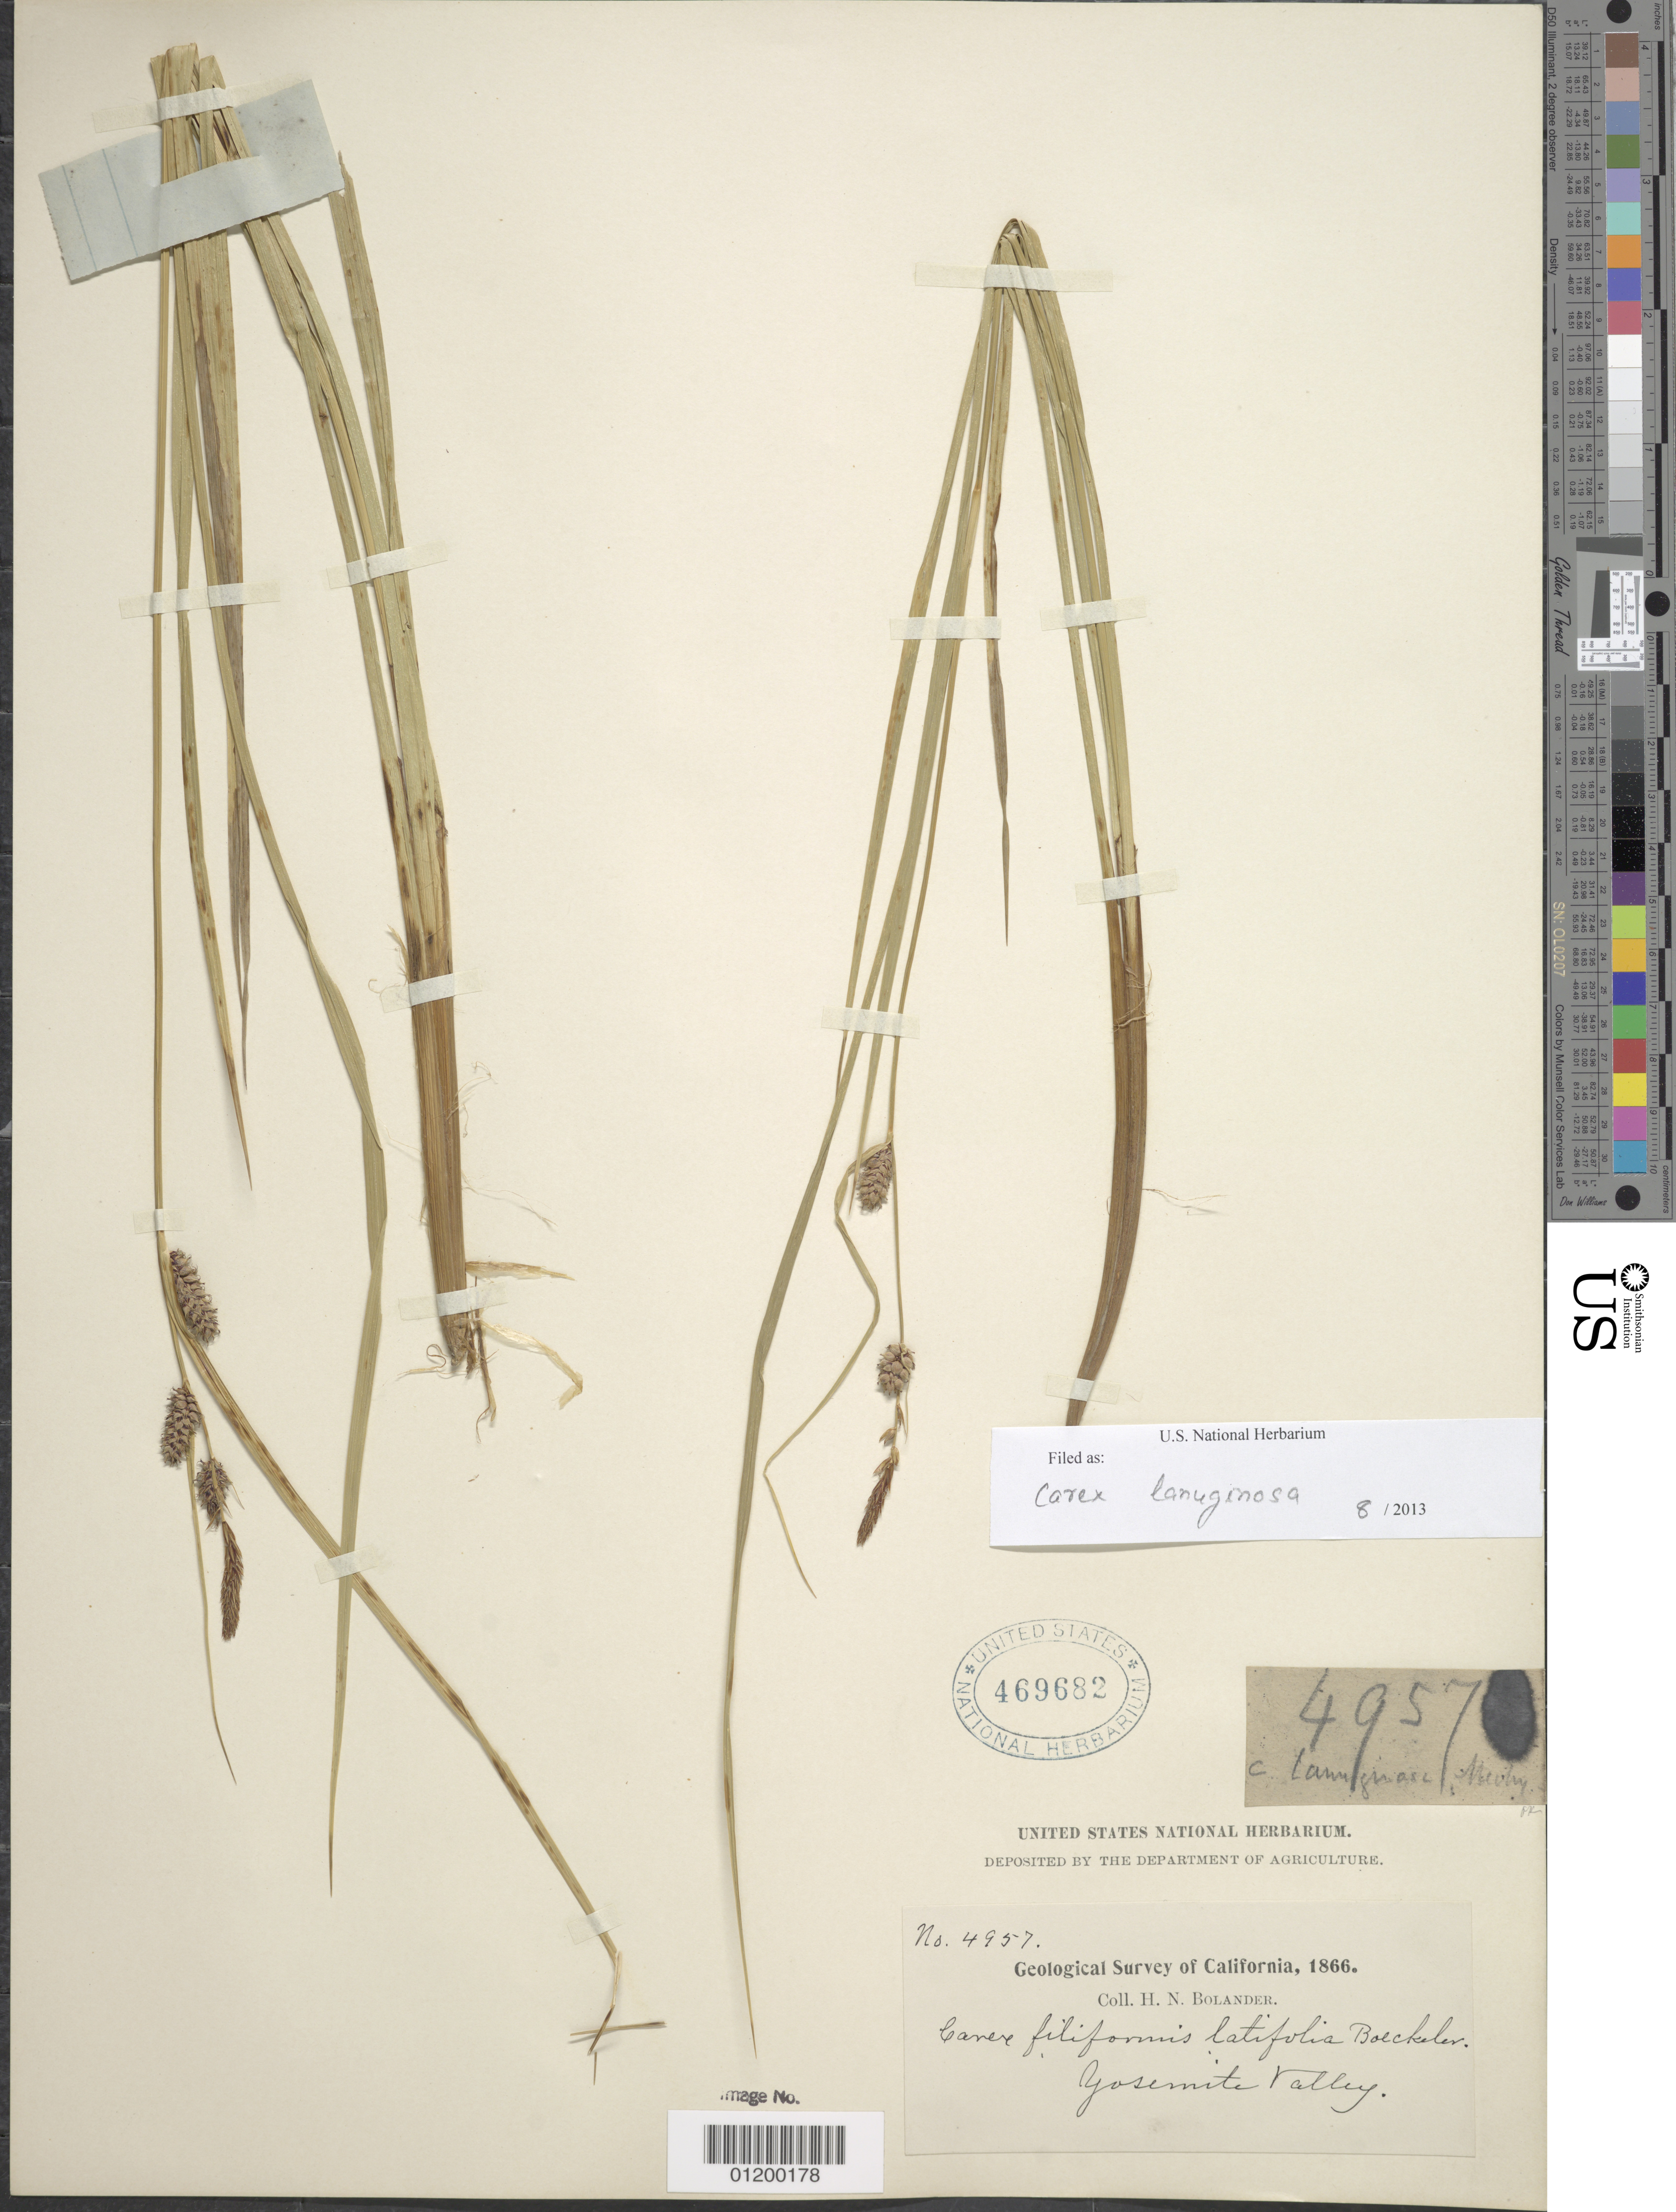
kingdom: Plantae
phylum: Tracheophyta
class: Liliopsida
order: Poales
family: Cyperaceae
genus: Carex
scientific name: Carex pellita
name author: Muhl. ex Willd.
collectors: H. Bolander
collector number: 4957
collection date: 1866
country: United States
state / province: California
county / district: Mariposa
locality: Yosemite Valley.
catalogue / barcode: US 469682